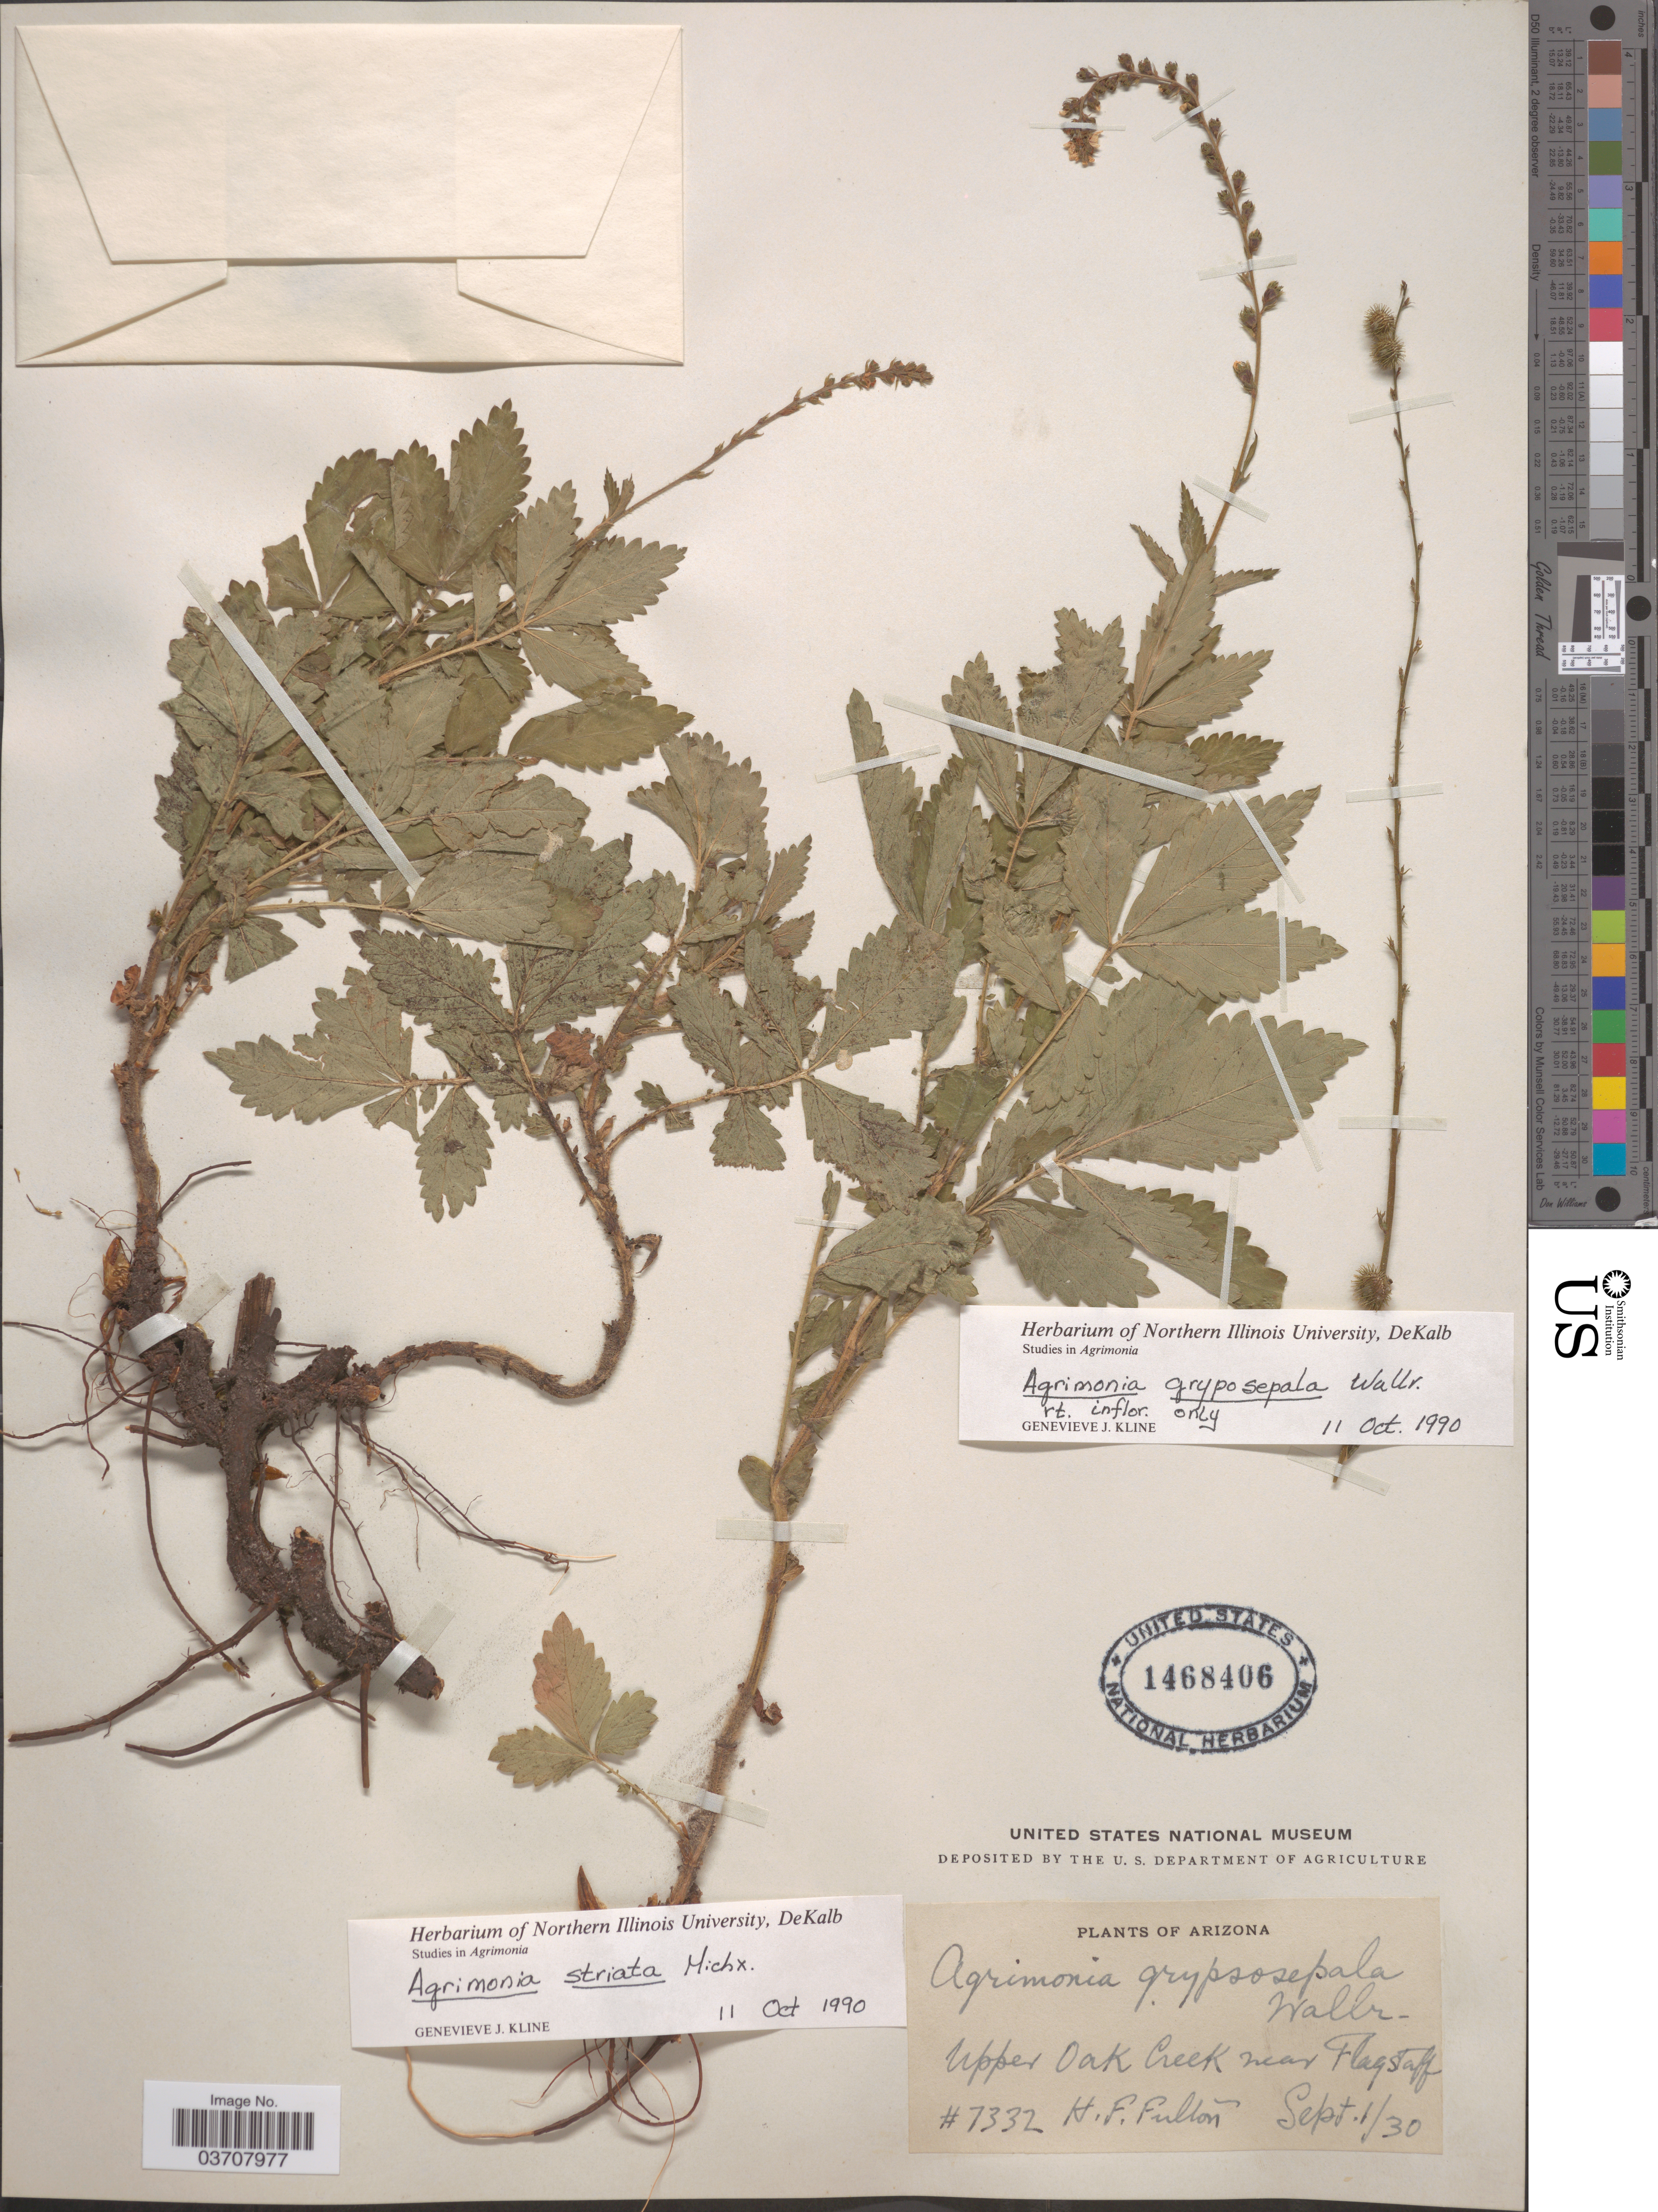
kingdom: Plantae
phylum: Tracheophyta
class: Magnoliopsida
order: Rosales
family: Rosaceae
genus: Agrimonia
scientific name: Agrimonia striata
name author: Michx.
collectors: H. Fulton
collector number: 7332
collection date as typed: Transcribed d/m/y: 1/9/30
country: United States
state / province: Arizona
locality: Upper Oak Creek near Flagstaff.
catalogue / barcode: US 1468406